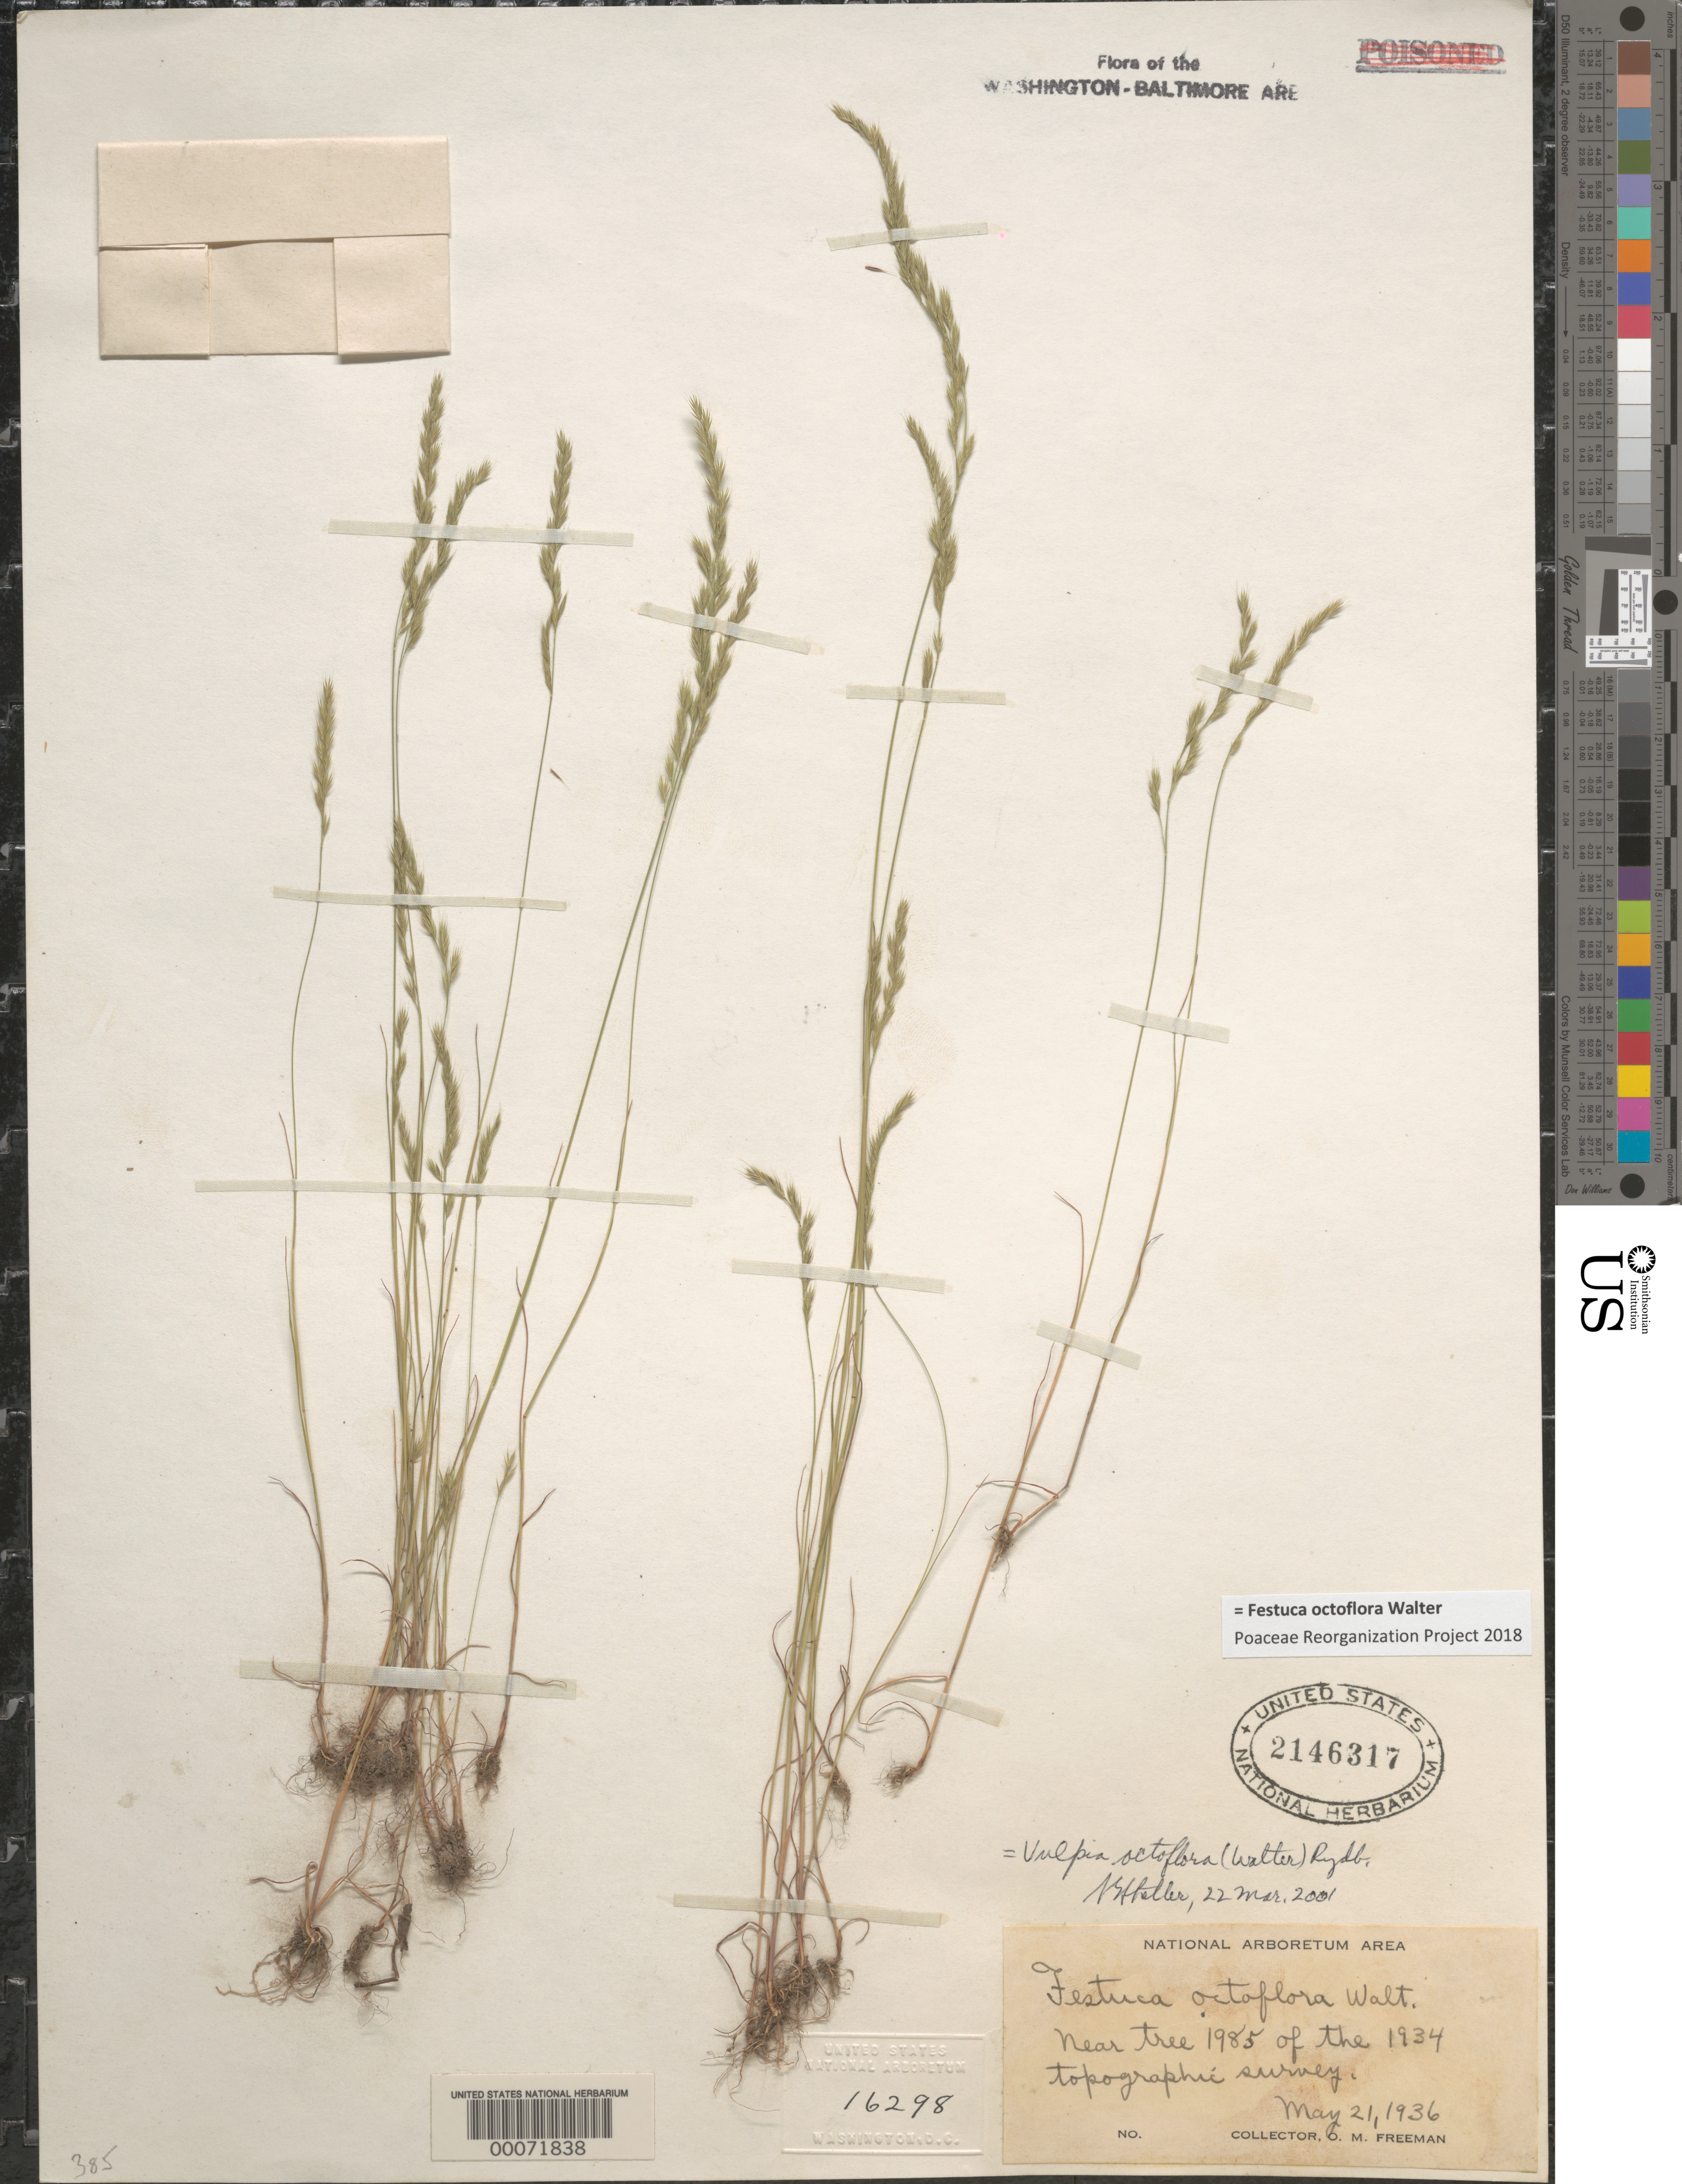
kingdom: Plantae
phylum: Tracheophyta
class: Liliopsida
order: Poales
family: Poaceae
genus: Festuca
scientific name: Festuca octoflora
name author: Walter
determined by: Poaceae Reorganization Project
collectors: O. Freeman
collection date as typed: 21 May 1936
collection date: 1936-05-21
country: United States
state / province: District of Columbia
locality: National Arboretum area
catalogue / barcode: US 2146317